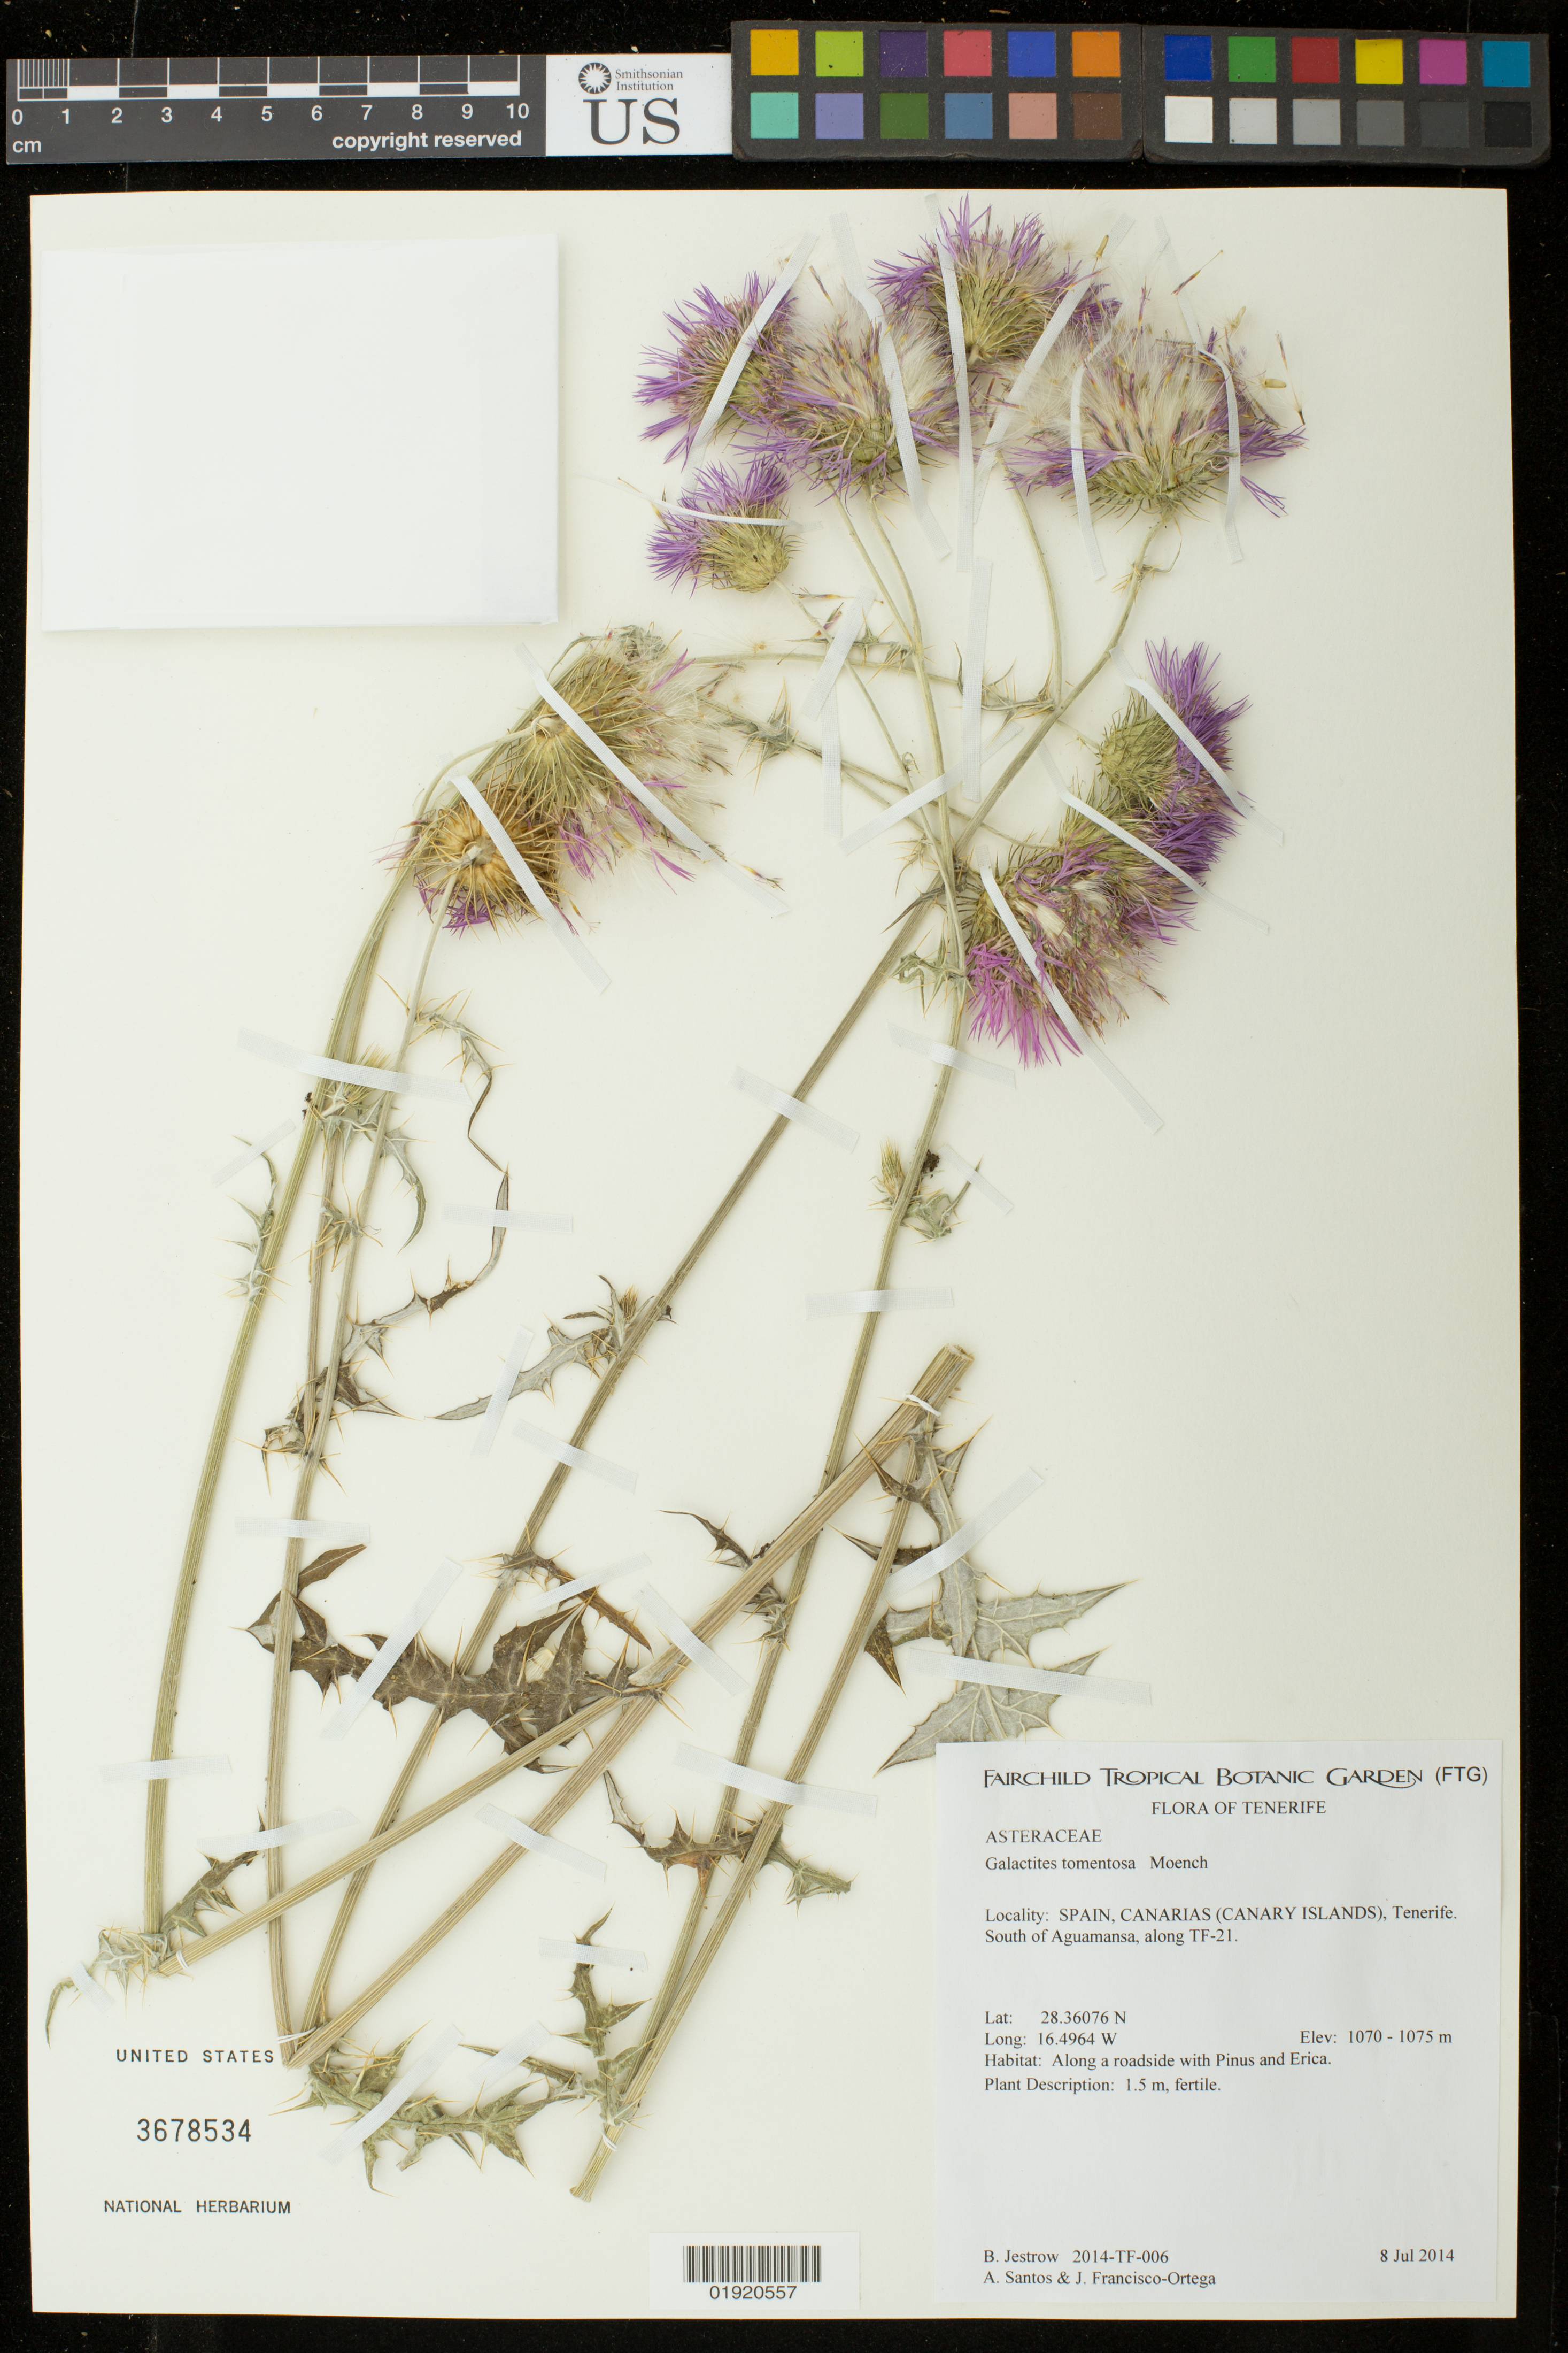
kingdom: Plantae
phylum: Tracheophyta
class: Magnoliopsida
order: Asterales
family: Asteraceae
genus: Galactites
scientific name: Galactites tomentosa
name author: Moench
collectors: B. Jestrow, A. Santos & J. Fransisco-Ortega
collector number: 006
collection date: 2014-07-08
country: Spain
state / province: Canarias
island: Tenerife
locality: Spain, Canarias (Canary Islands), Tenerife.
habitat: Along a roadside with Pinus and Erica.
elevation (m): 1070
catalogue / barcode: US 3678534